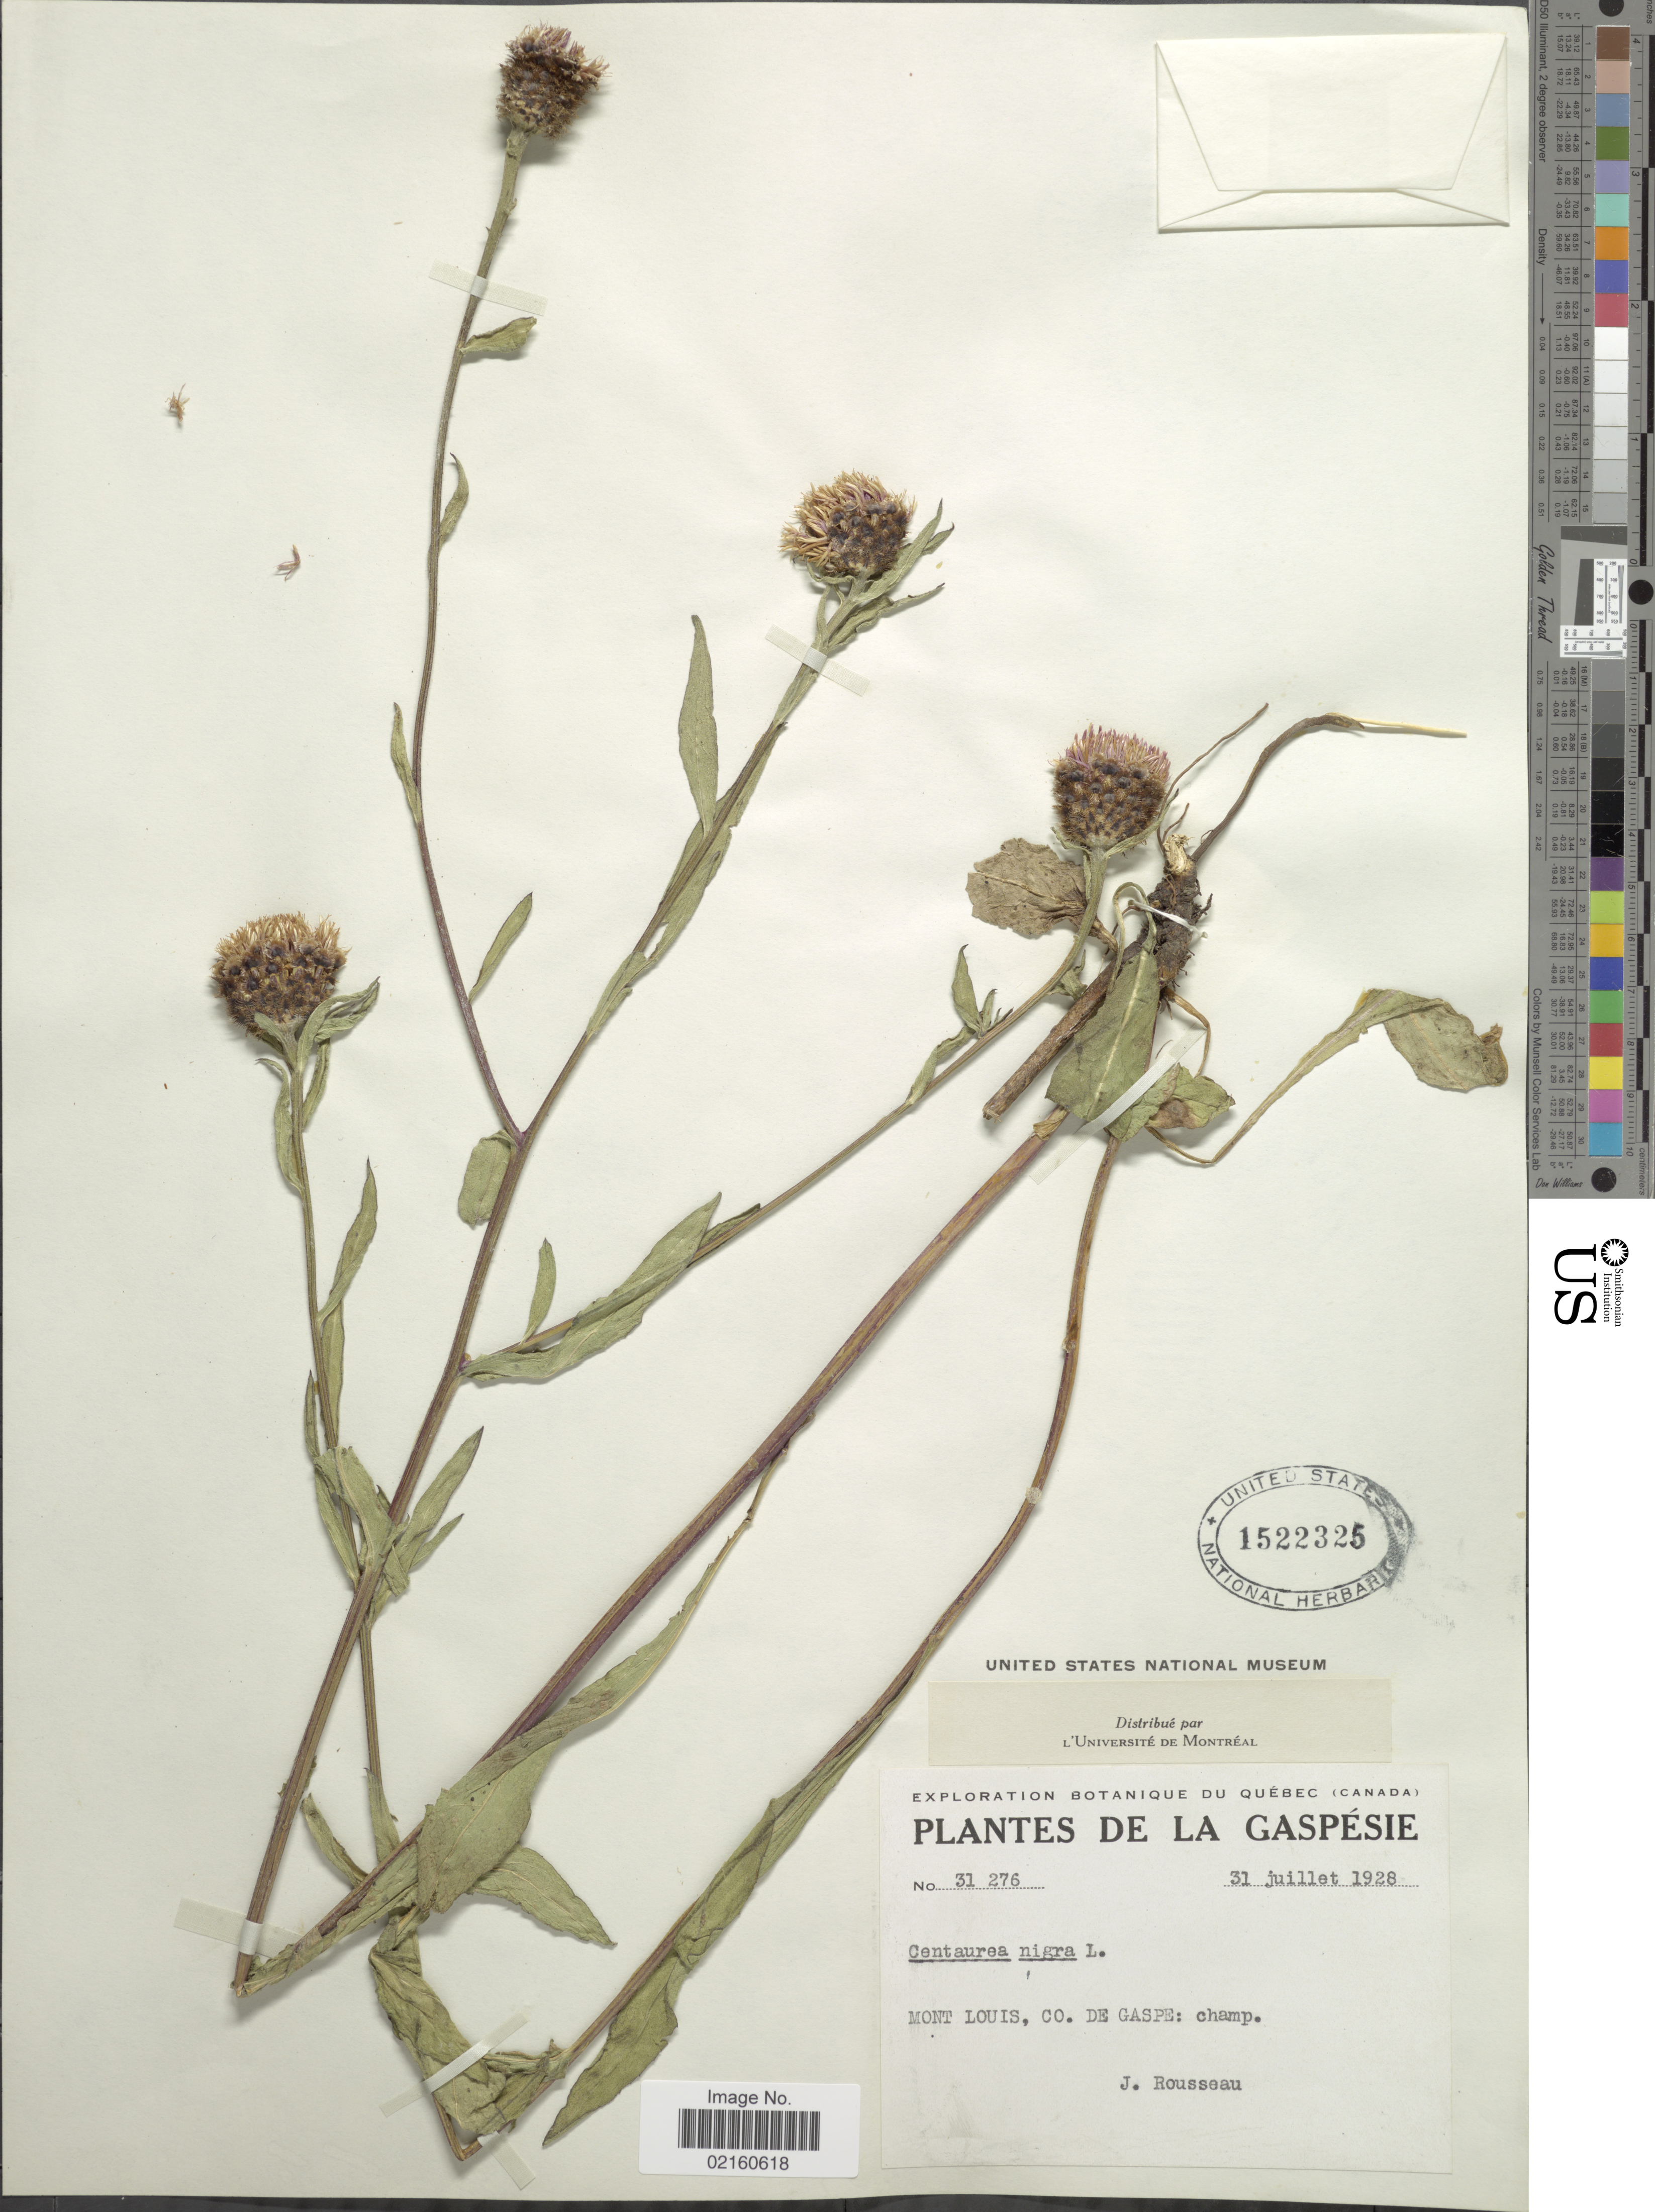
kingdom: Plantae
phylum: Tracheophyta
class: Magnoliopsida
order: Asterales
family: Asteraceae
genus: Centaurea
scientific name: Centaurea nigra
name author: L.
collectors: J. Rousseau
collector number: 31276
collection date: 1928-07-31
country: Canada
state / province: Quebec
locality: Gaspesie, Mont Louis, Co. de Gaspe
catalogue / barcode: US 1522325